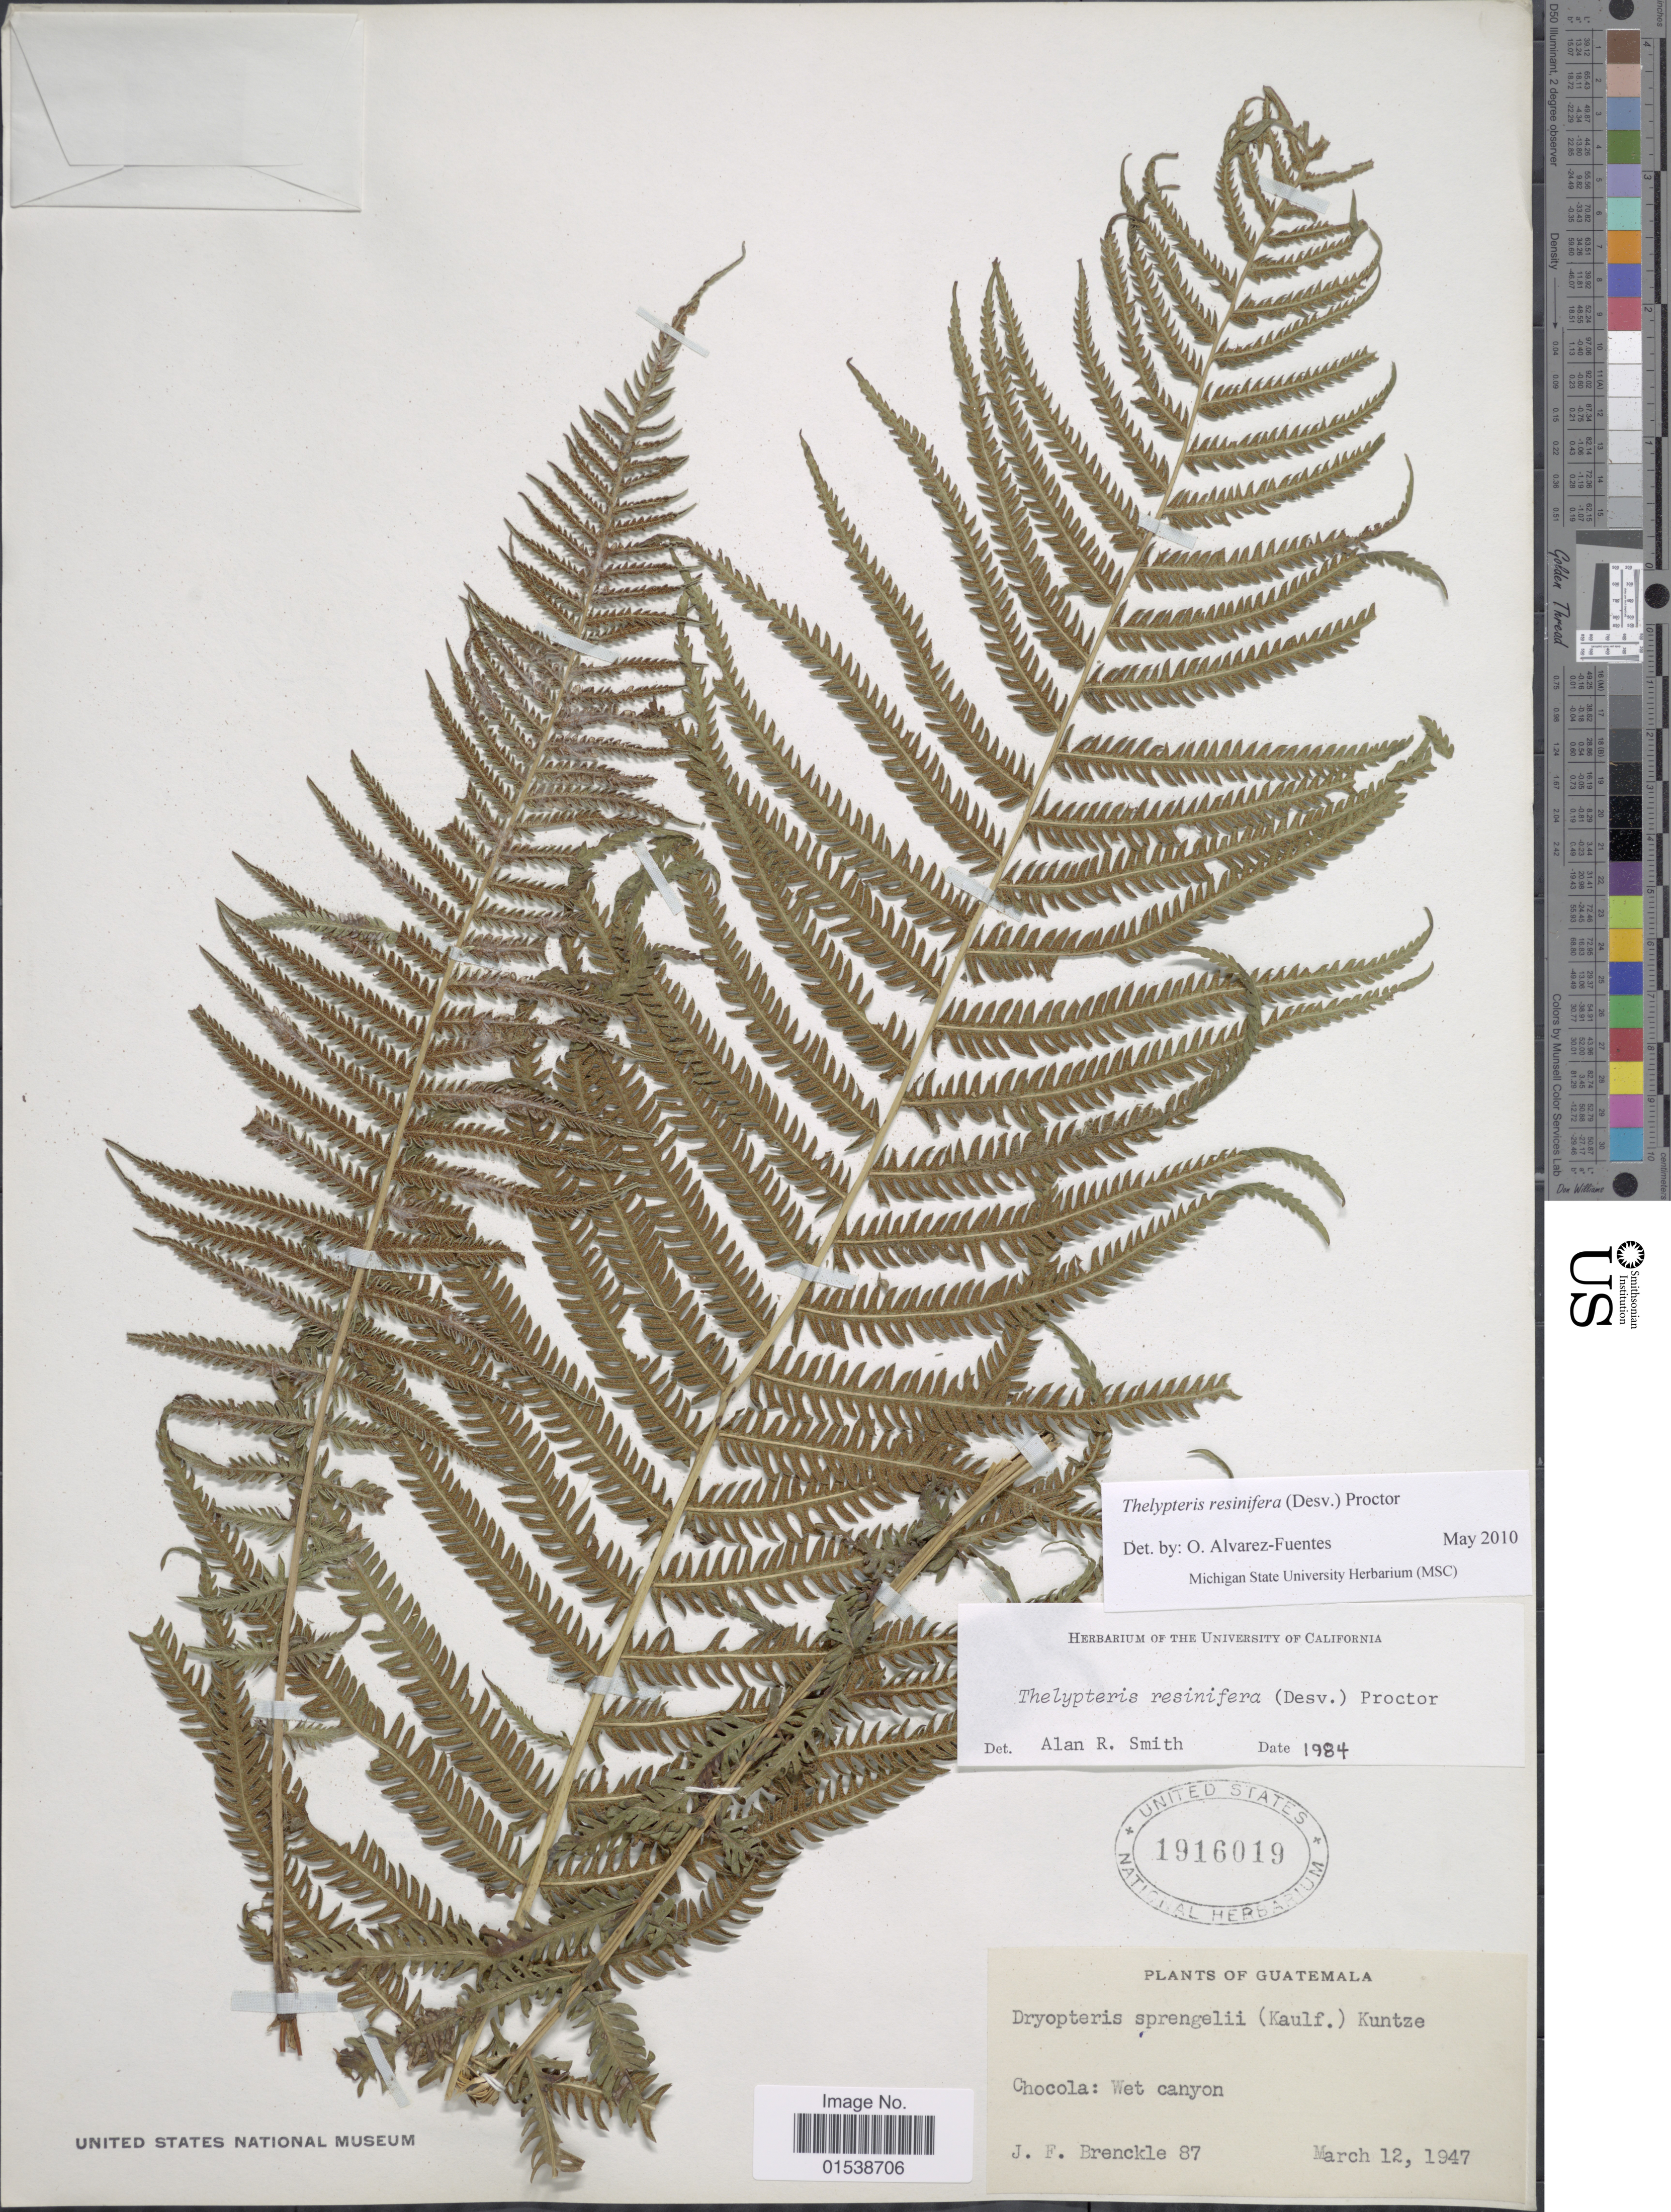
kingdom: Plantae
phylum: Tracheophyta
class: Polypodiopsida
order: Polypodiales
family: Thelypteridaceae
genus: Amauropelta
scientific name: Amauropelta resinifera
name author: (Desv.) Pic. Serm.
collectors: J. Brenckle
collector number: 87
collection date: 1947-03-12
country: Guatemala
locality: Chocola: wet canyon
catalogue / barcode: US 1916019